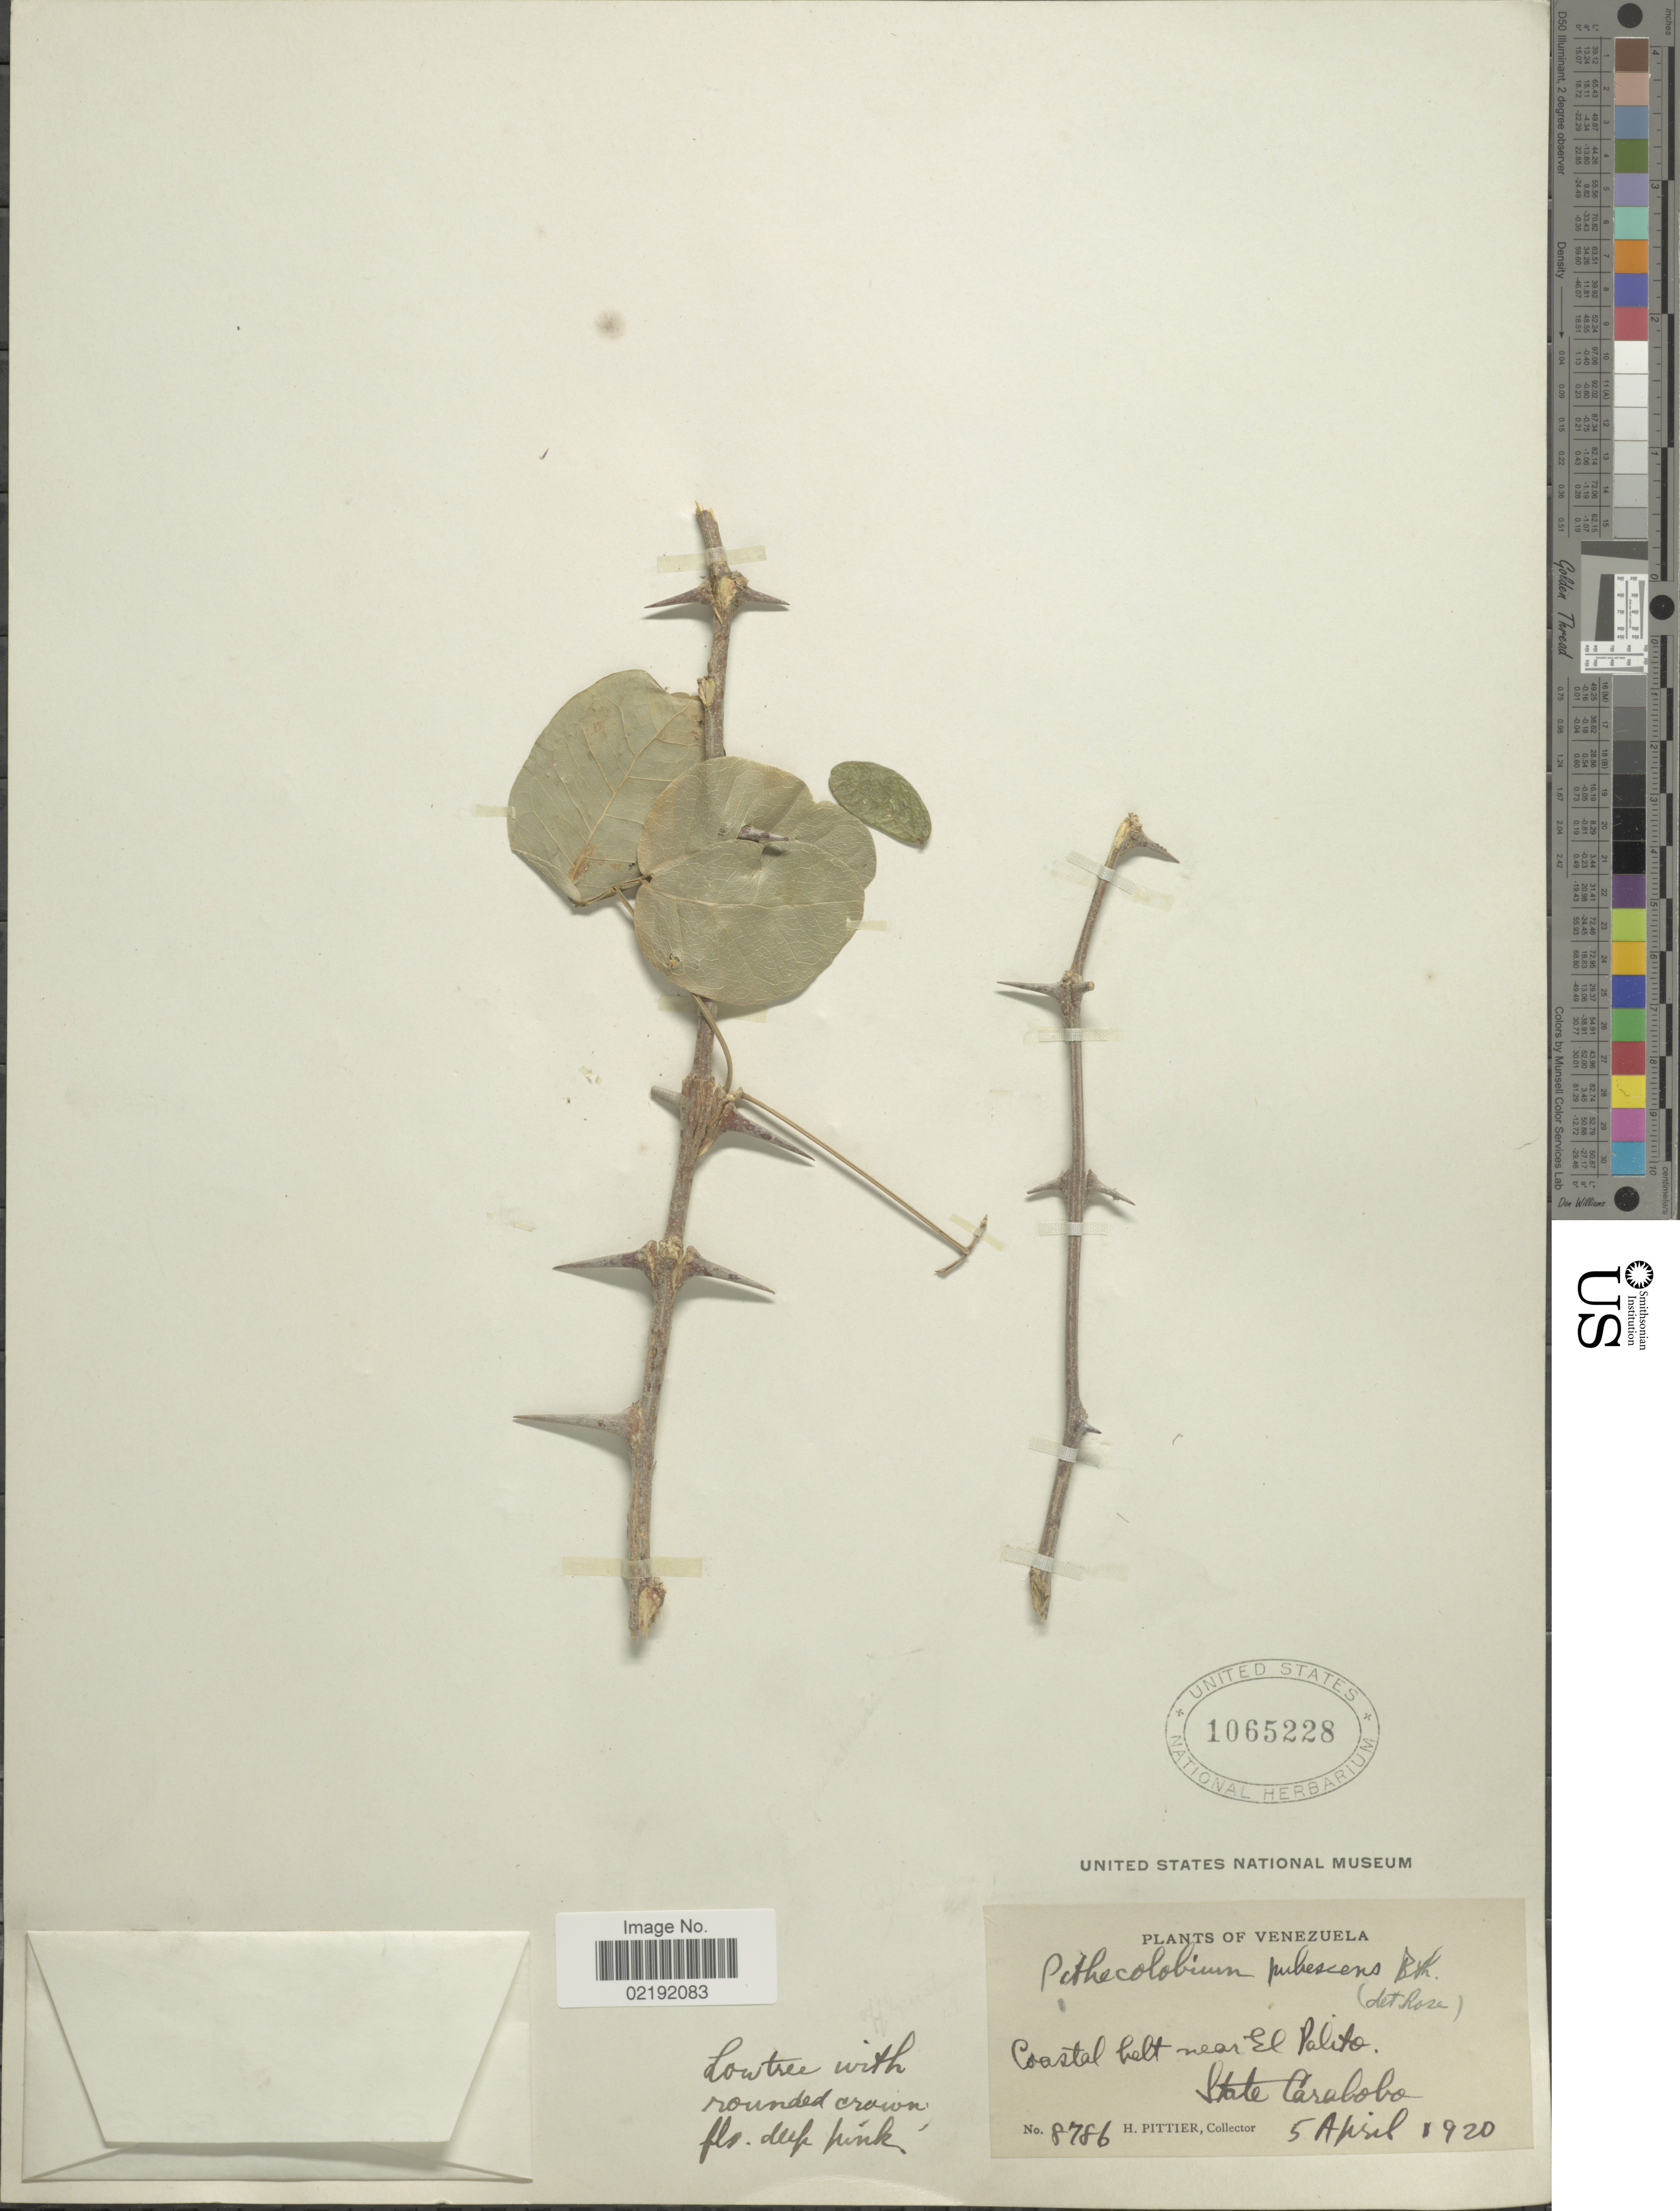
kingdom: Plantae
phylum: Tracheophyta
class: Magnoliopsida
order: Fabales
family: Fabaceae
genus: Pithecellobium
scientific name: Pithecellobium roseum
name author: (Vahl) Barneby & J.W. Grimes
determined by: U.S. National Herbarium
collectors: H. F. Pittier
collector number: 8786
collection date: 1920-04-05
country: Venezuela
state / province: Carabobo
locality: Coastal belt near El Palito. State Carabobo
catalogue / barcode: US 1065228